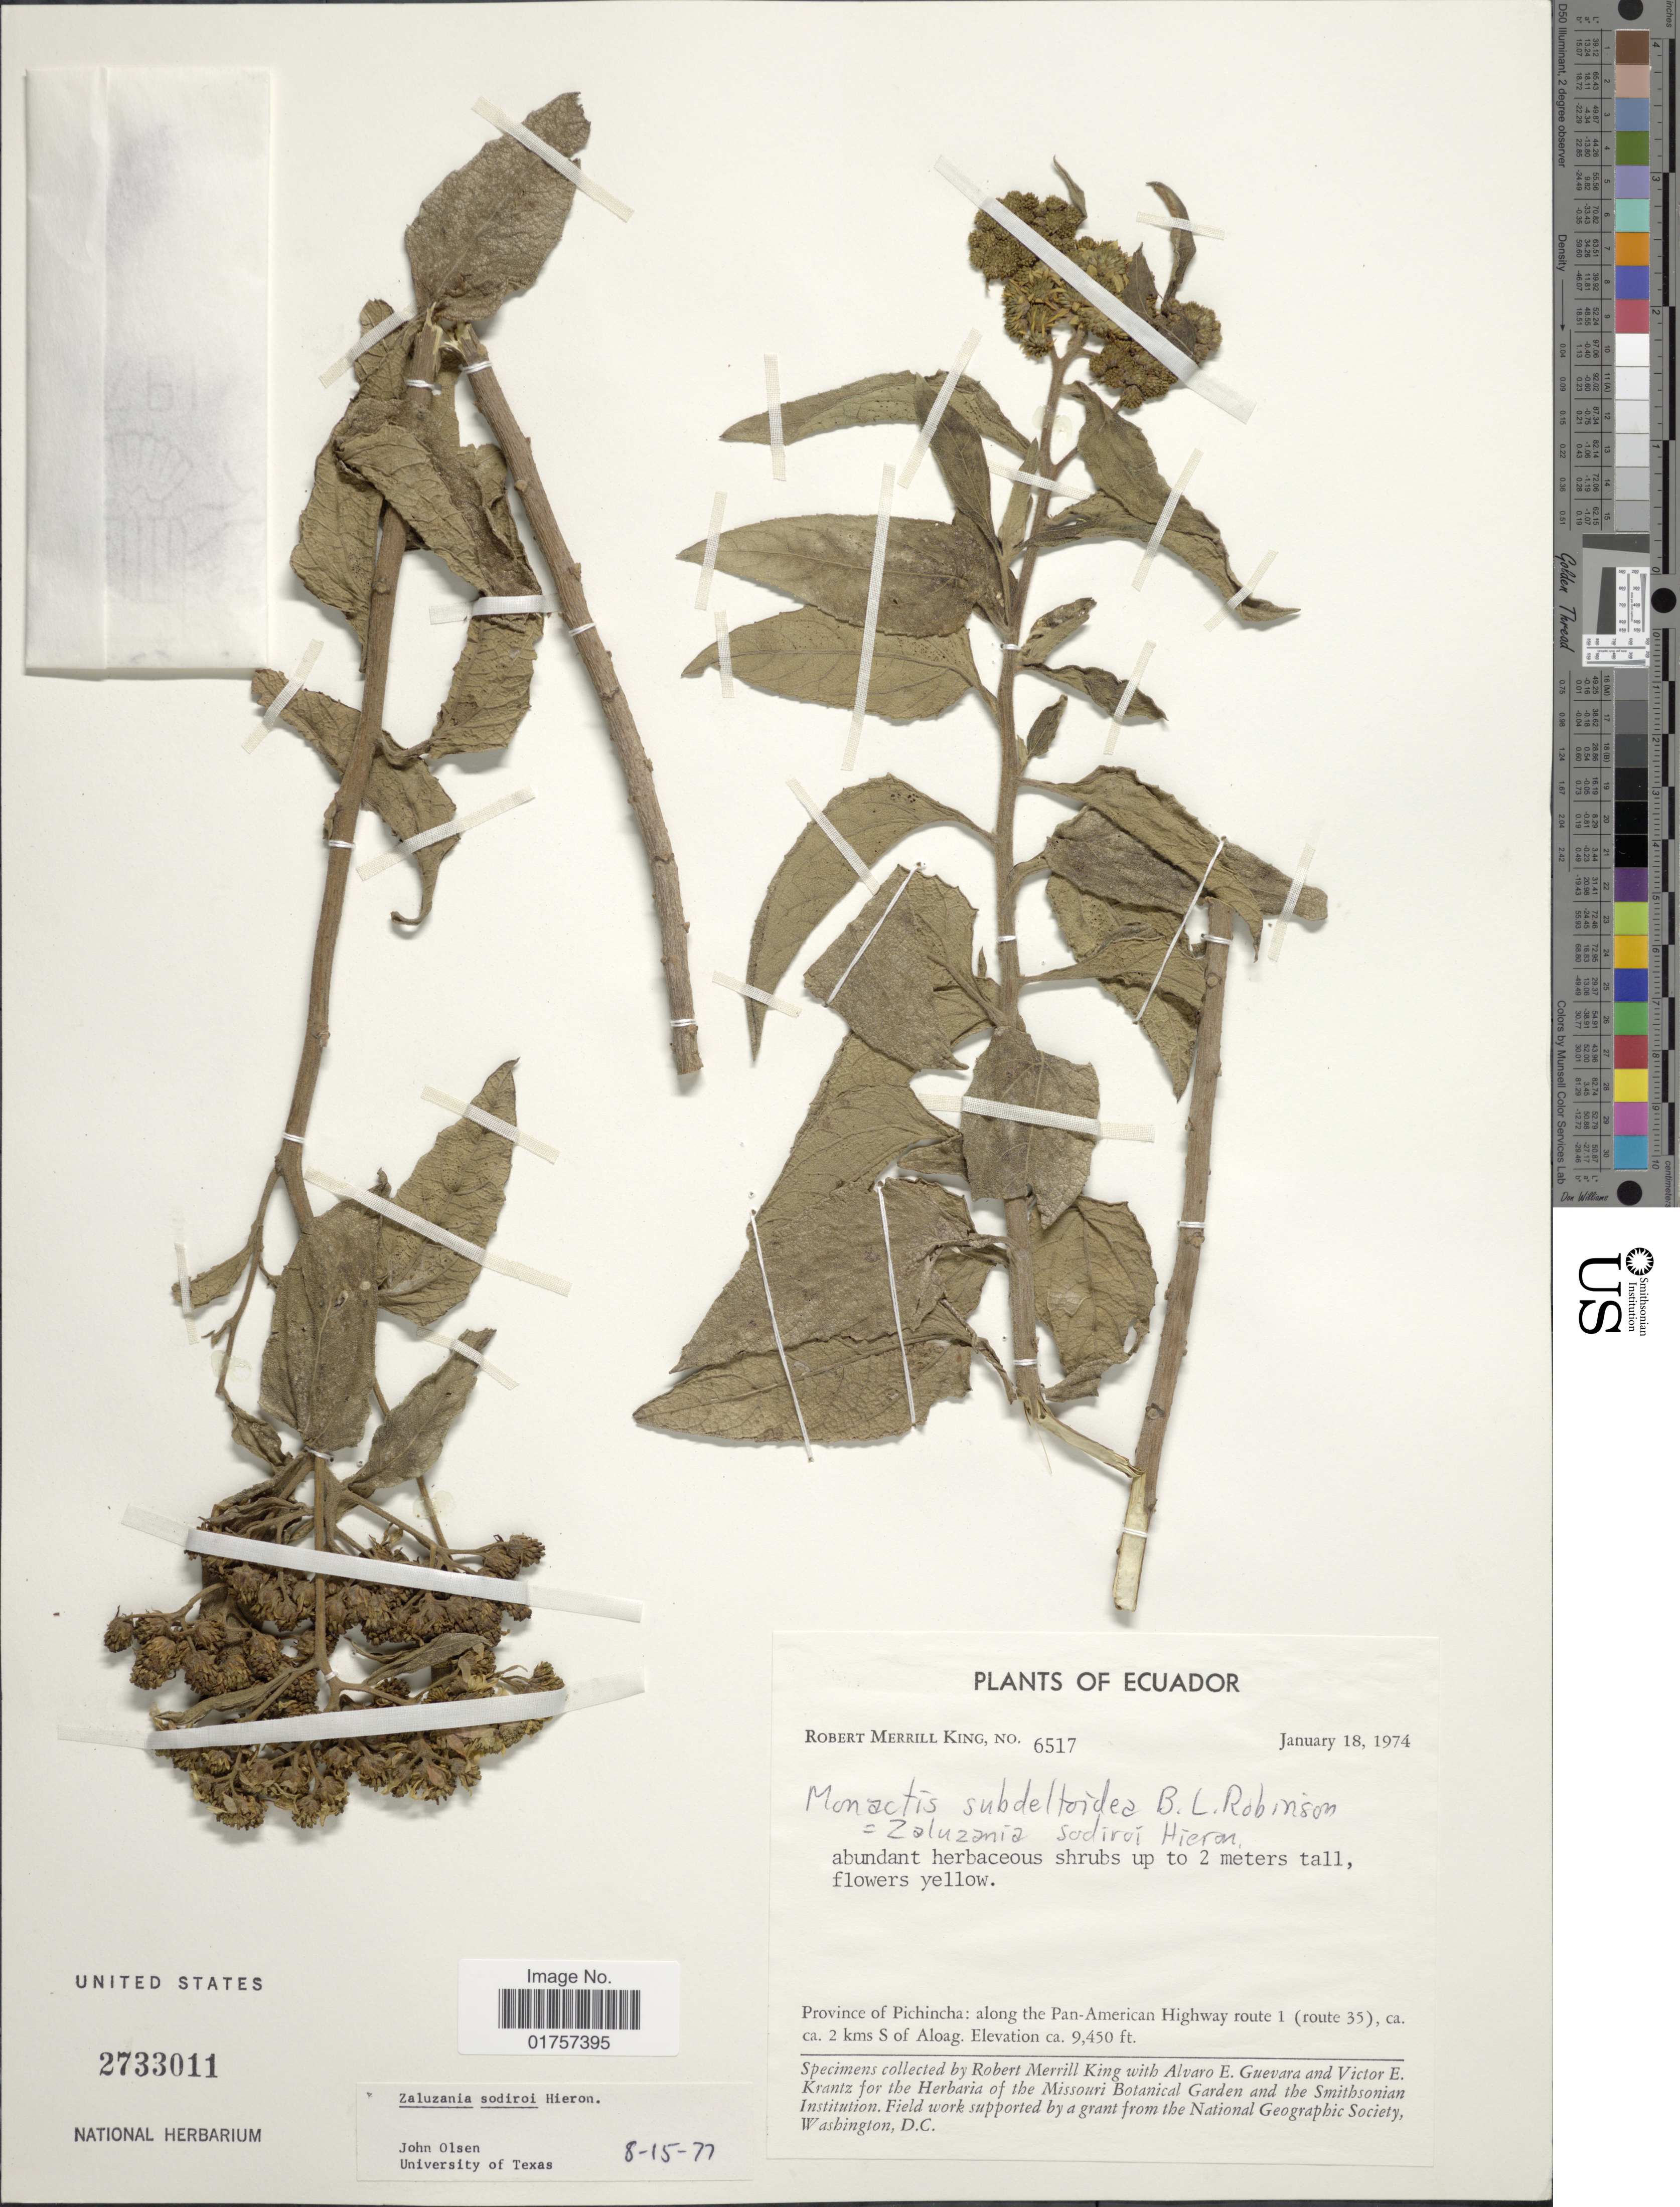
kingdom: Plantae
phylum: Tracheophyta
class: Magnoliopsida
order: Asterales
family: Asteraceae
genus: Kingianthus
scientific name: Kingianthus paniculatus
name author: (Turcz.) H. Rob.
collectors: R. M. King, A. E. Guevara & V. Krantz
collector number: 6517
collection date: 1974-01-18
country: Ecuador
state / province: Pichincha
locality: Along the Pan-American Highway route 1 (route 35), ca. ca. 2 kms S of Aloag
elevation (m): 2880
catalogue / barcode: US 2733011